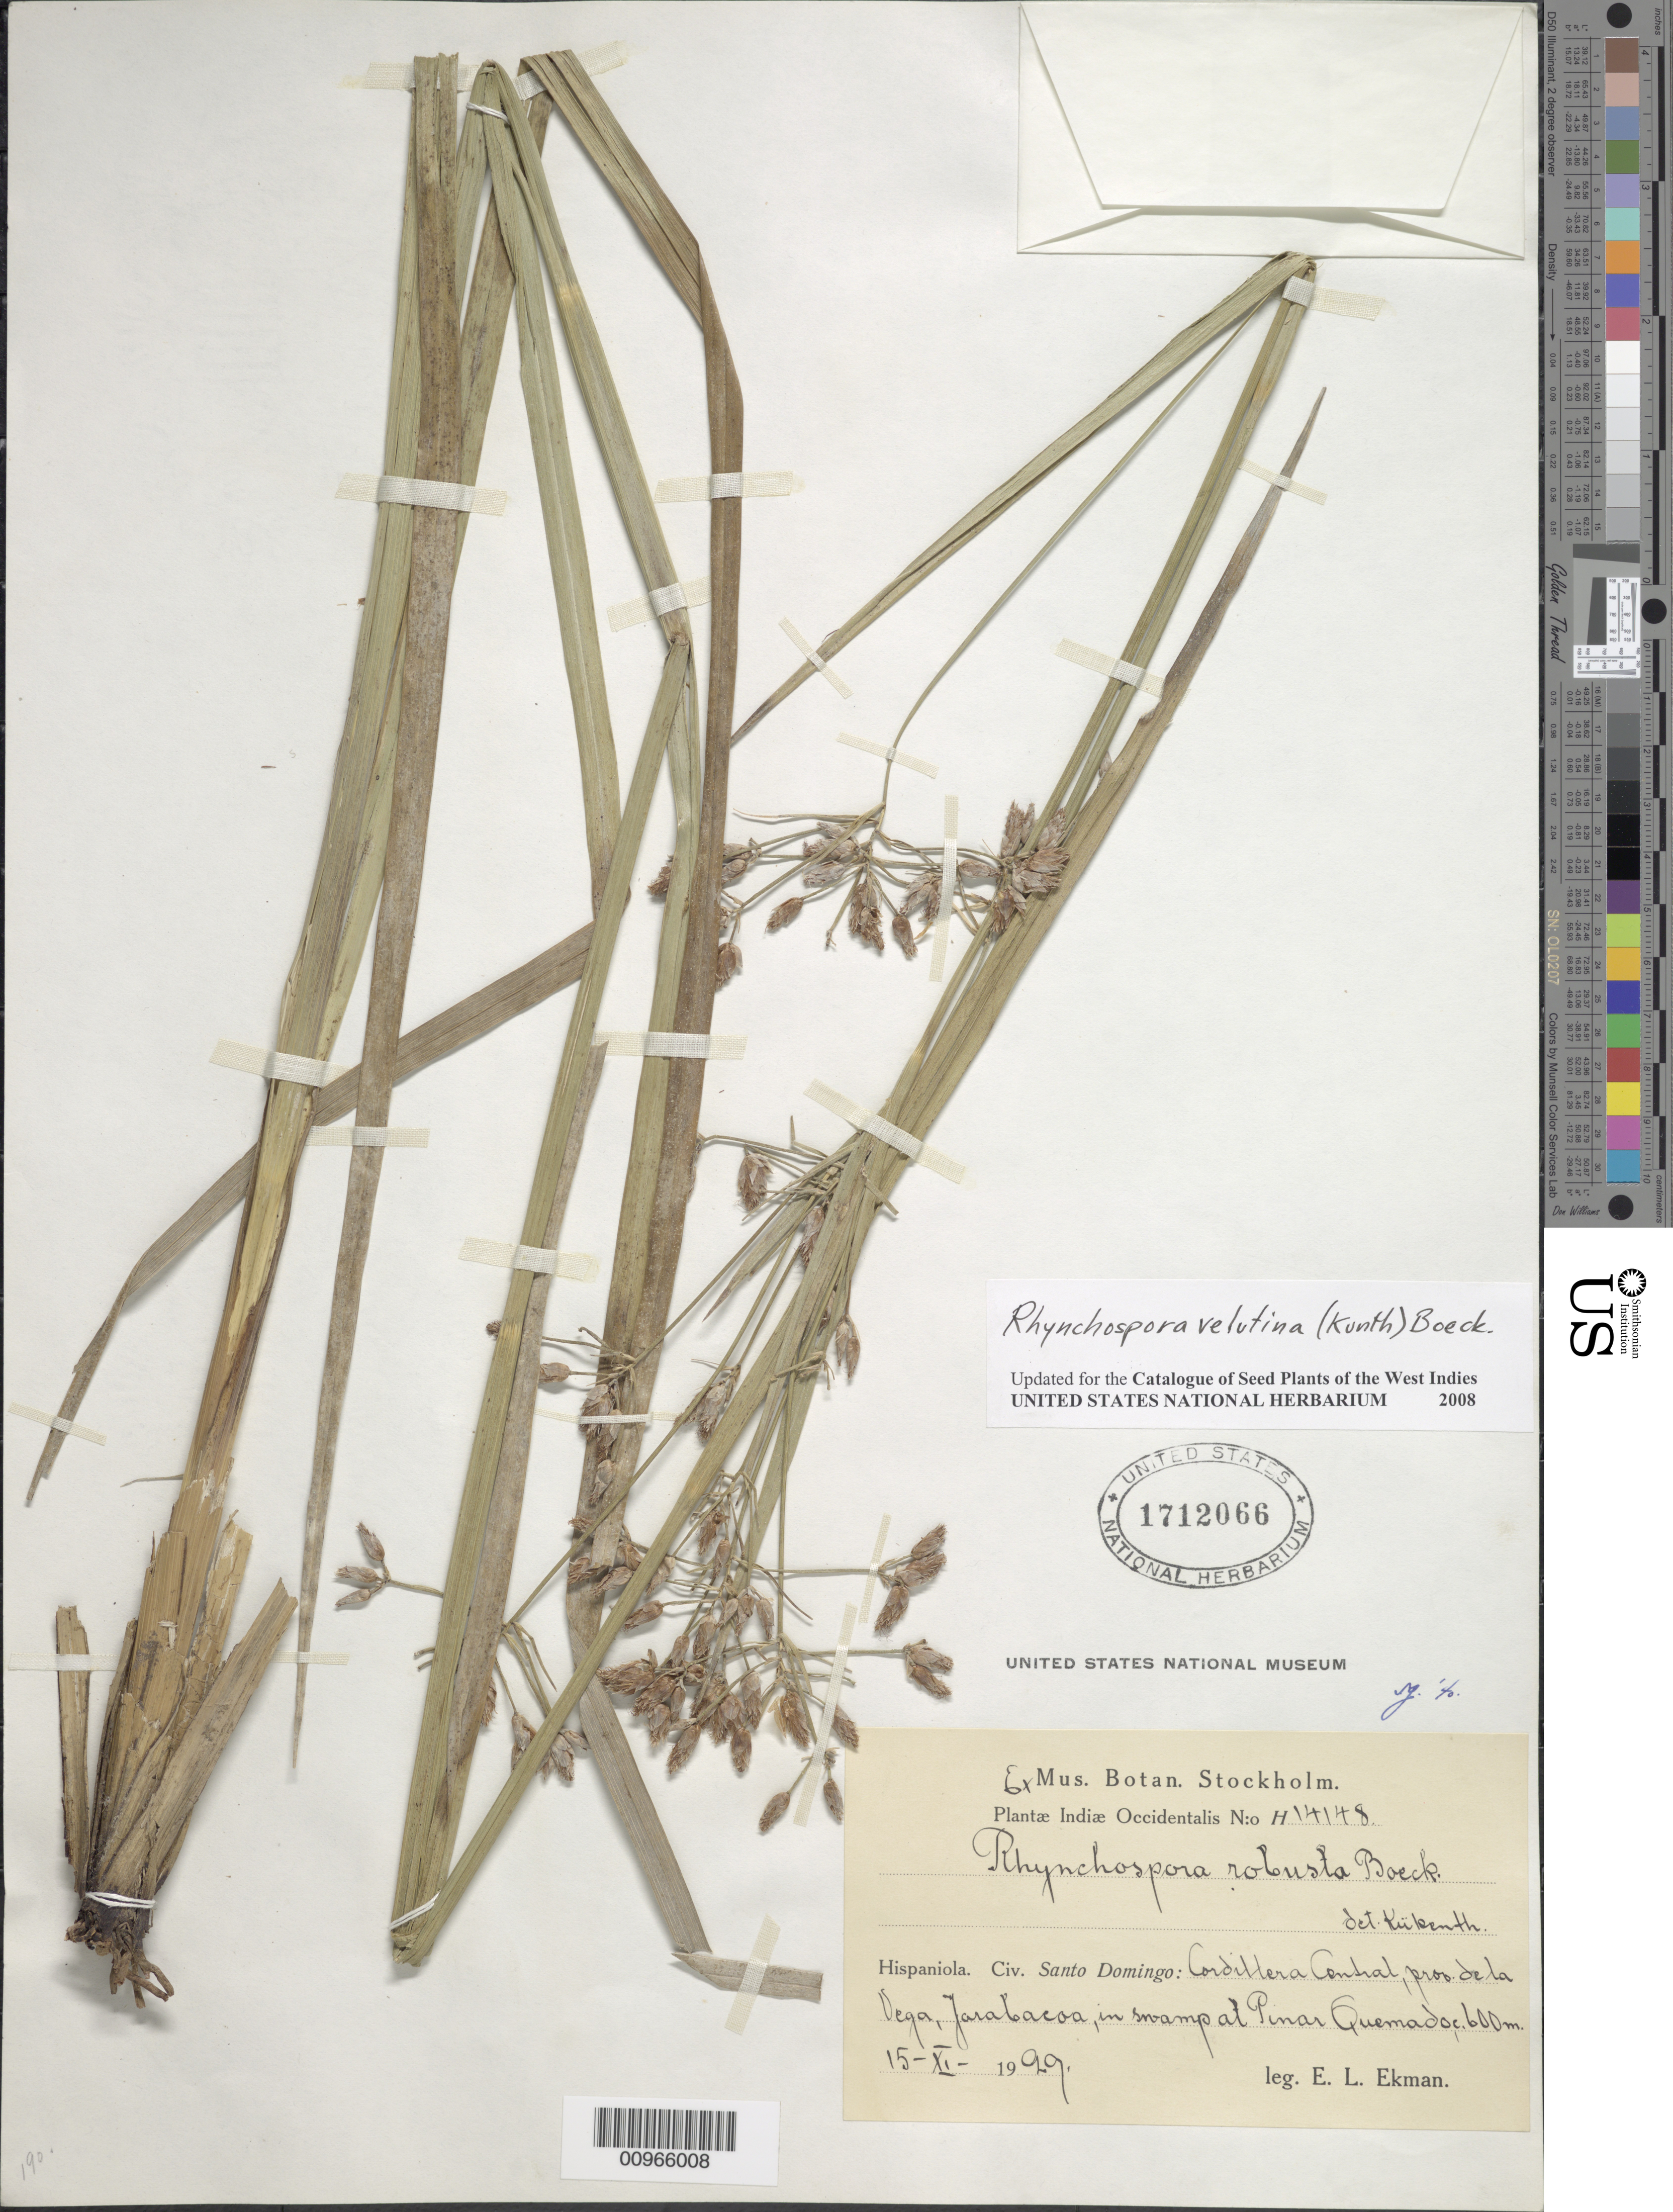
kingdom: Plantae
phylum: Tracheophyta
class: Liliopsida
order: Poales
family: Cyperaceae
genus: Rhynchospora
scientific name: Rhynchospora velutina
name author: (Kunth) Boeckeler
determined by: Strong, M. T., (US), Smithsonian Institution - National Museum of Natural History (UNITED STATES)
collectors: E. L. Ekman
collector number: H 14148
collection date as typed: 15 Nov 1929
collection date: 1929-11-15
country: Dominican Republic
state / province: La Vega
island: Hispaniola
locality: Cordillera Central, Jarabacoa, in swamp at Pinar Quemado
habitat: In swamp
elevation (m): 600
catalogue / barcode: US 1712066